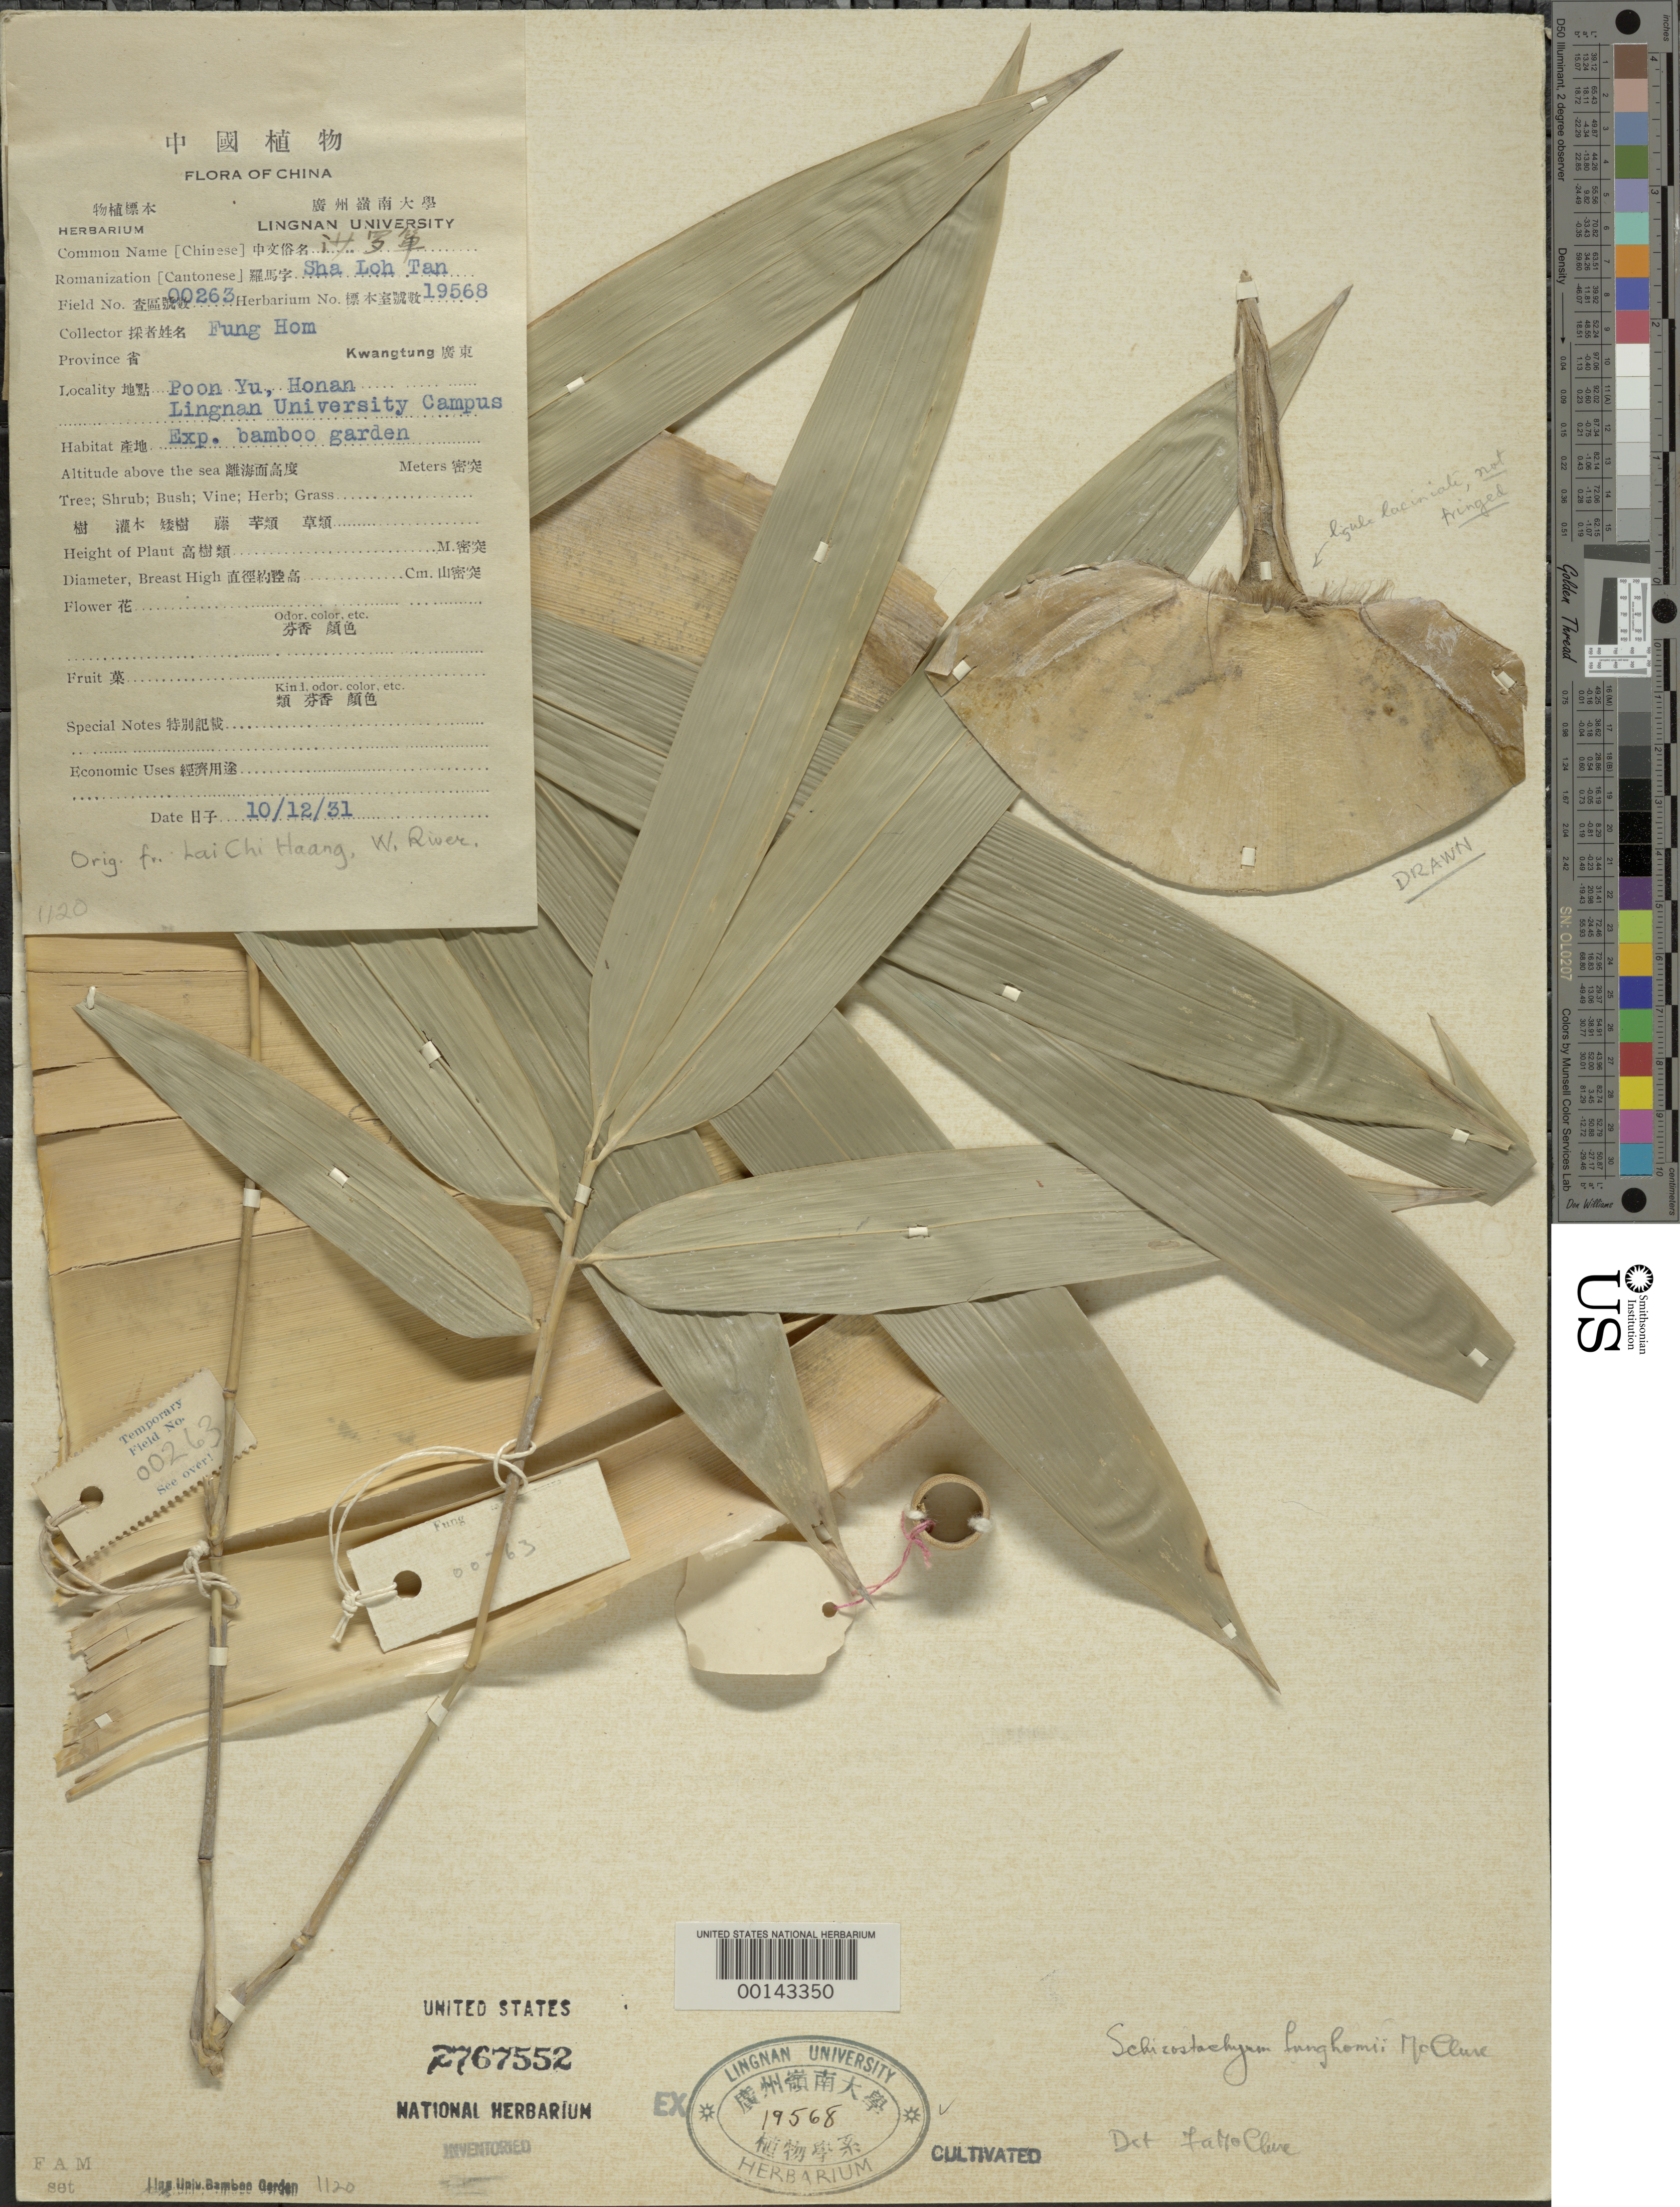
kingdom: Plantae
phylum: Tracheophyta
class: Liliopsida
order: Poales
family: Poaceae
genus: Schizostachyum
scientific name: Schizostachyum funghomii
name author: McClure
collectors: H. L. Fung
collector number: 263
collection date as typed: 10 Dec 1931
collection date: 1931-12-10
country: China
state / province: Guangdong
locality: Poon yu, lingnan univ. bg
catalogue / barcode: US 2767552